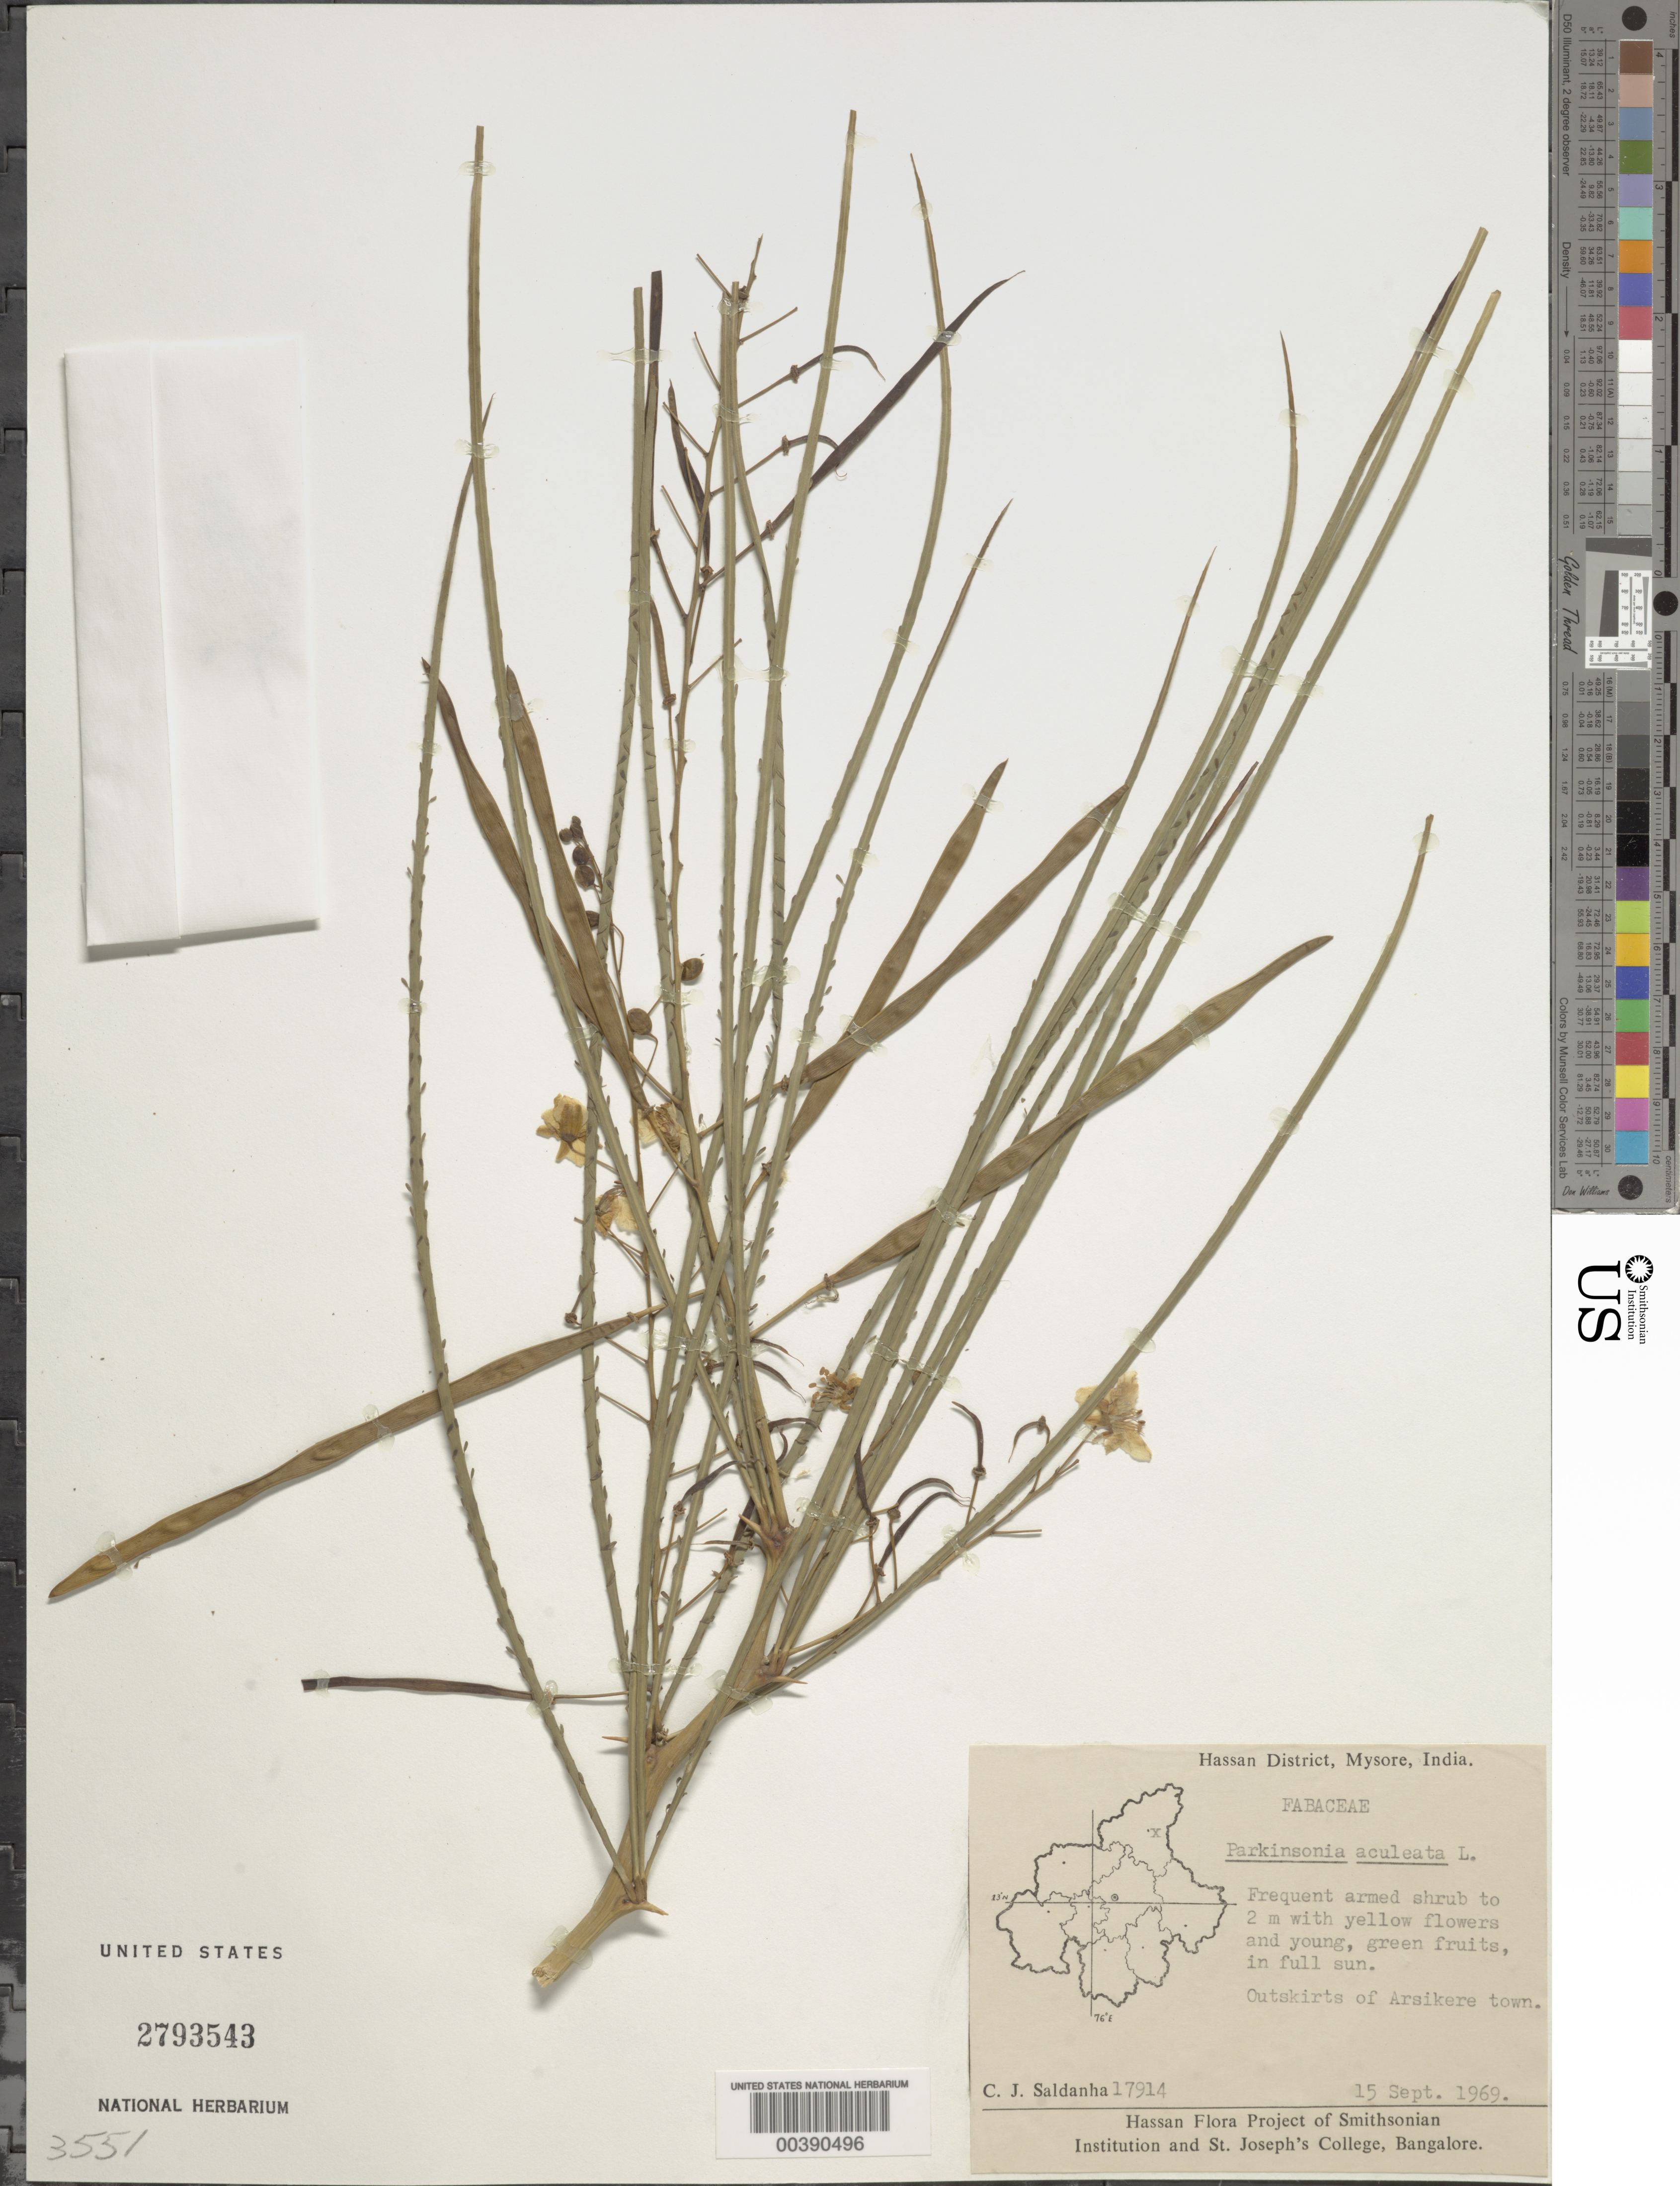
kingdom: Plantae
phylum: Tracheophyta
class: Magnoliopsida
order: Fabales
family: Fabaceae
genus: Parkinsonia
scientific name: Parkinsonia aculeata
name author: L.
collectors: C. J. Saldanha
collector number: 17914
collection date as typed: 15 Sep 1969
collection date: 1969-09-15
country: India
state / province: Karnataka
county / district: Hassan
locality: Outskirts of arsikere town, mysore state [mysore state = karnataka.]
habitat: In full sun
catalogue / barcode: US 2793543